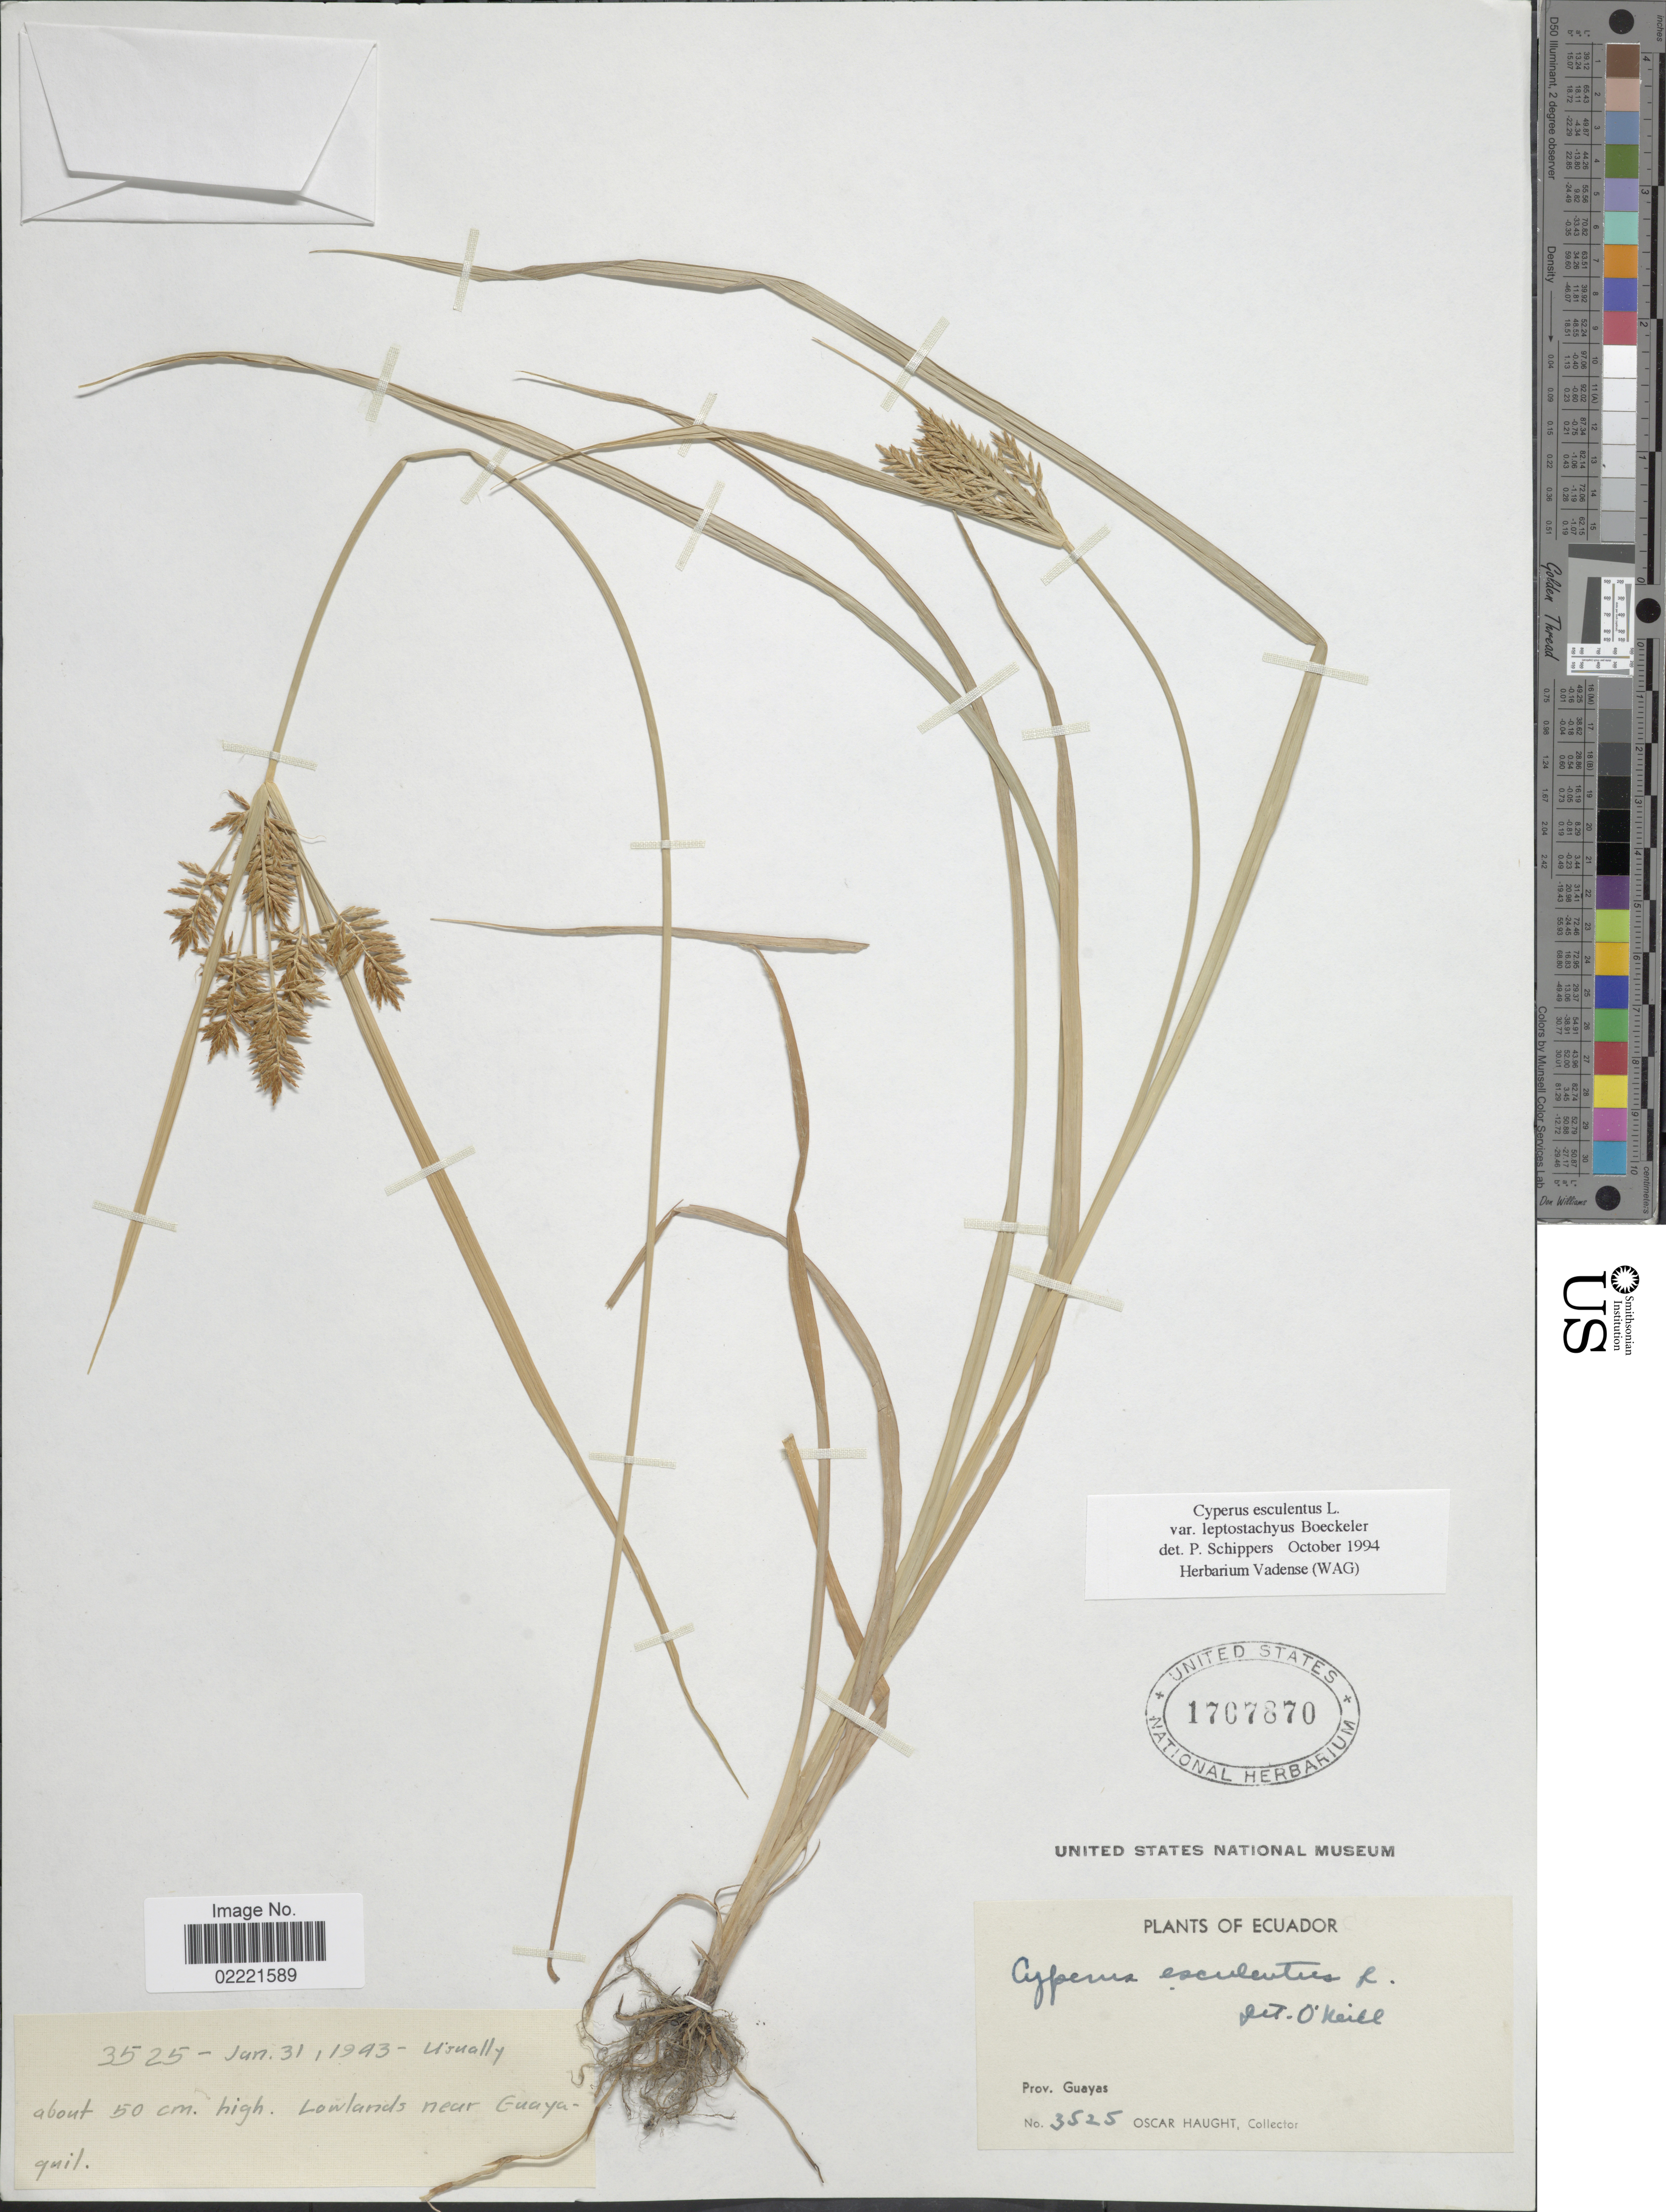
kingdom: Plantae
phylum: Tracheophyta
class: Liliopsida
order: Poales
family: Cyperaceae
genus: Cyperus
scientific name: Cyperus esculentus var. leptostachyus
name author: Boeckeler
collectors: O. L. Haught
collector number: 3525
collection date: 1943-01-31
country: Ecuador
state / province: Guayas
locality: Prov. Guayas, Lowlands near Guayaquil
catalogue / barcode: US 1707870